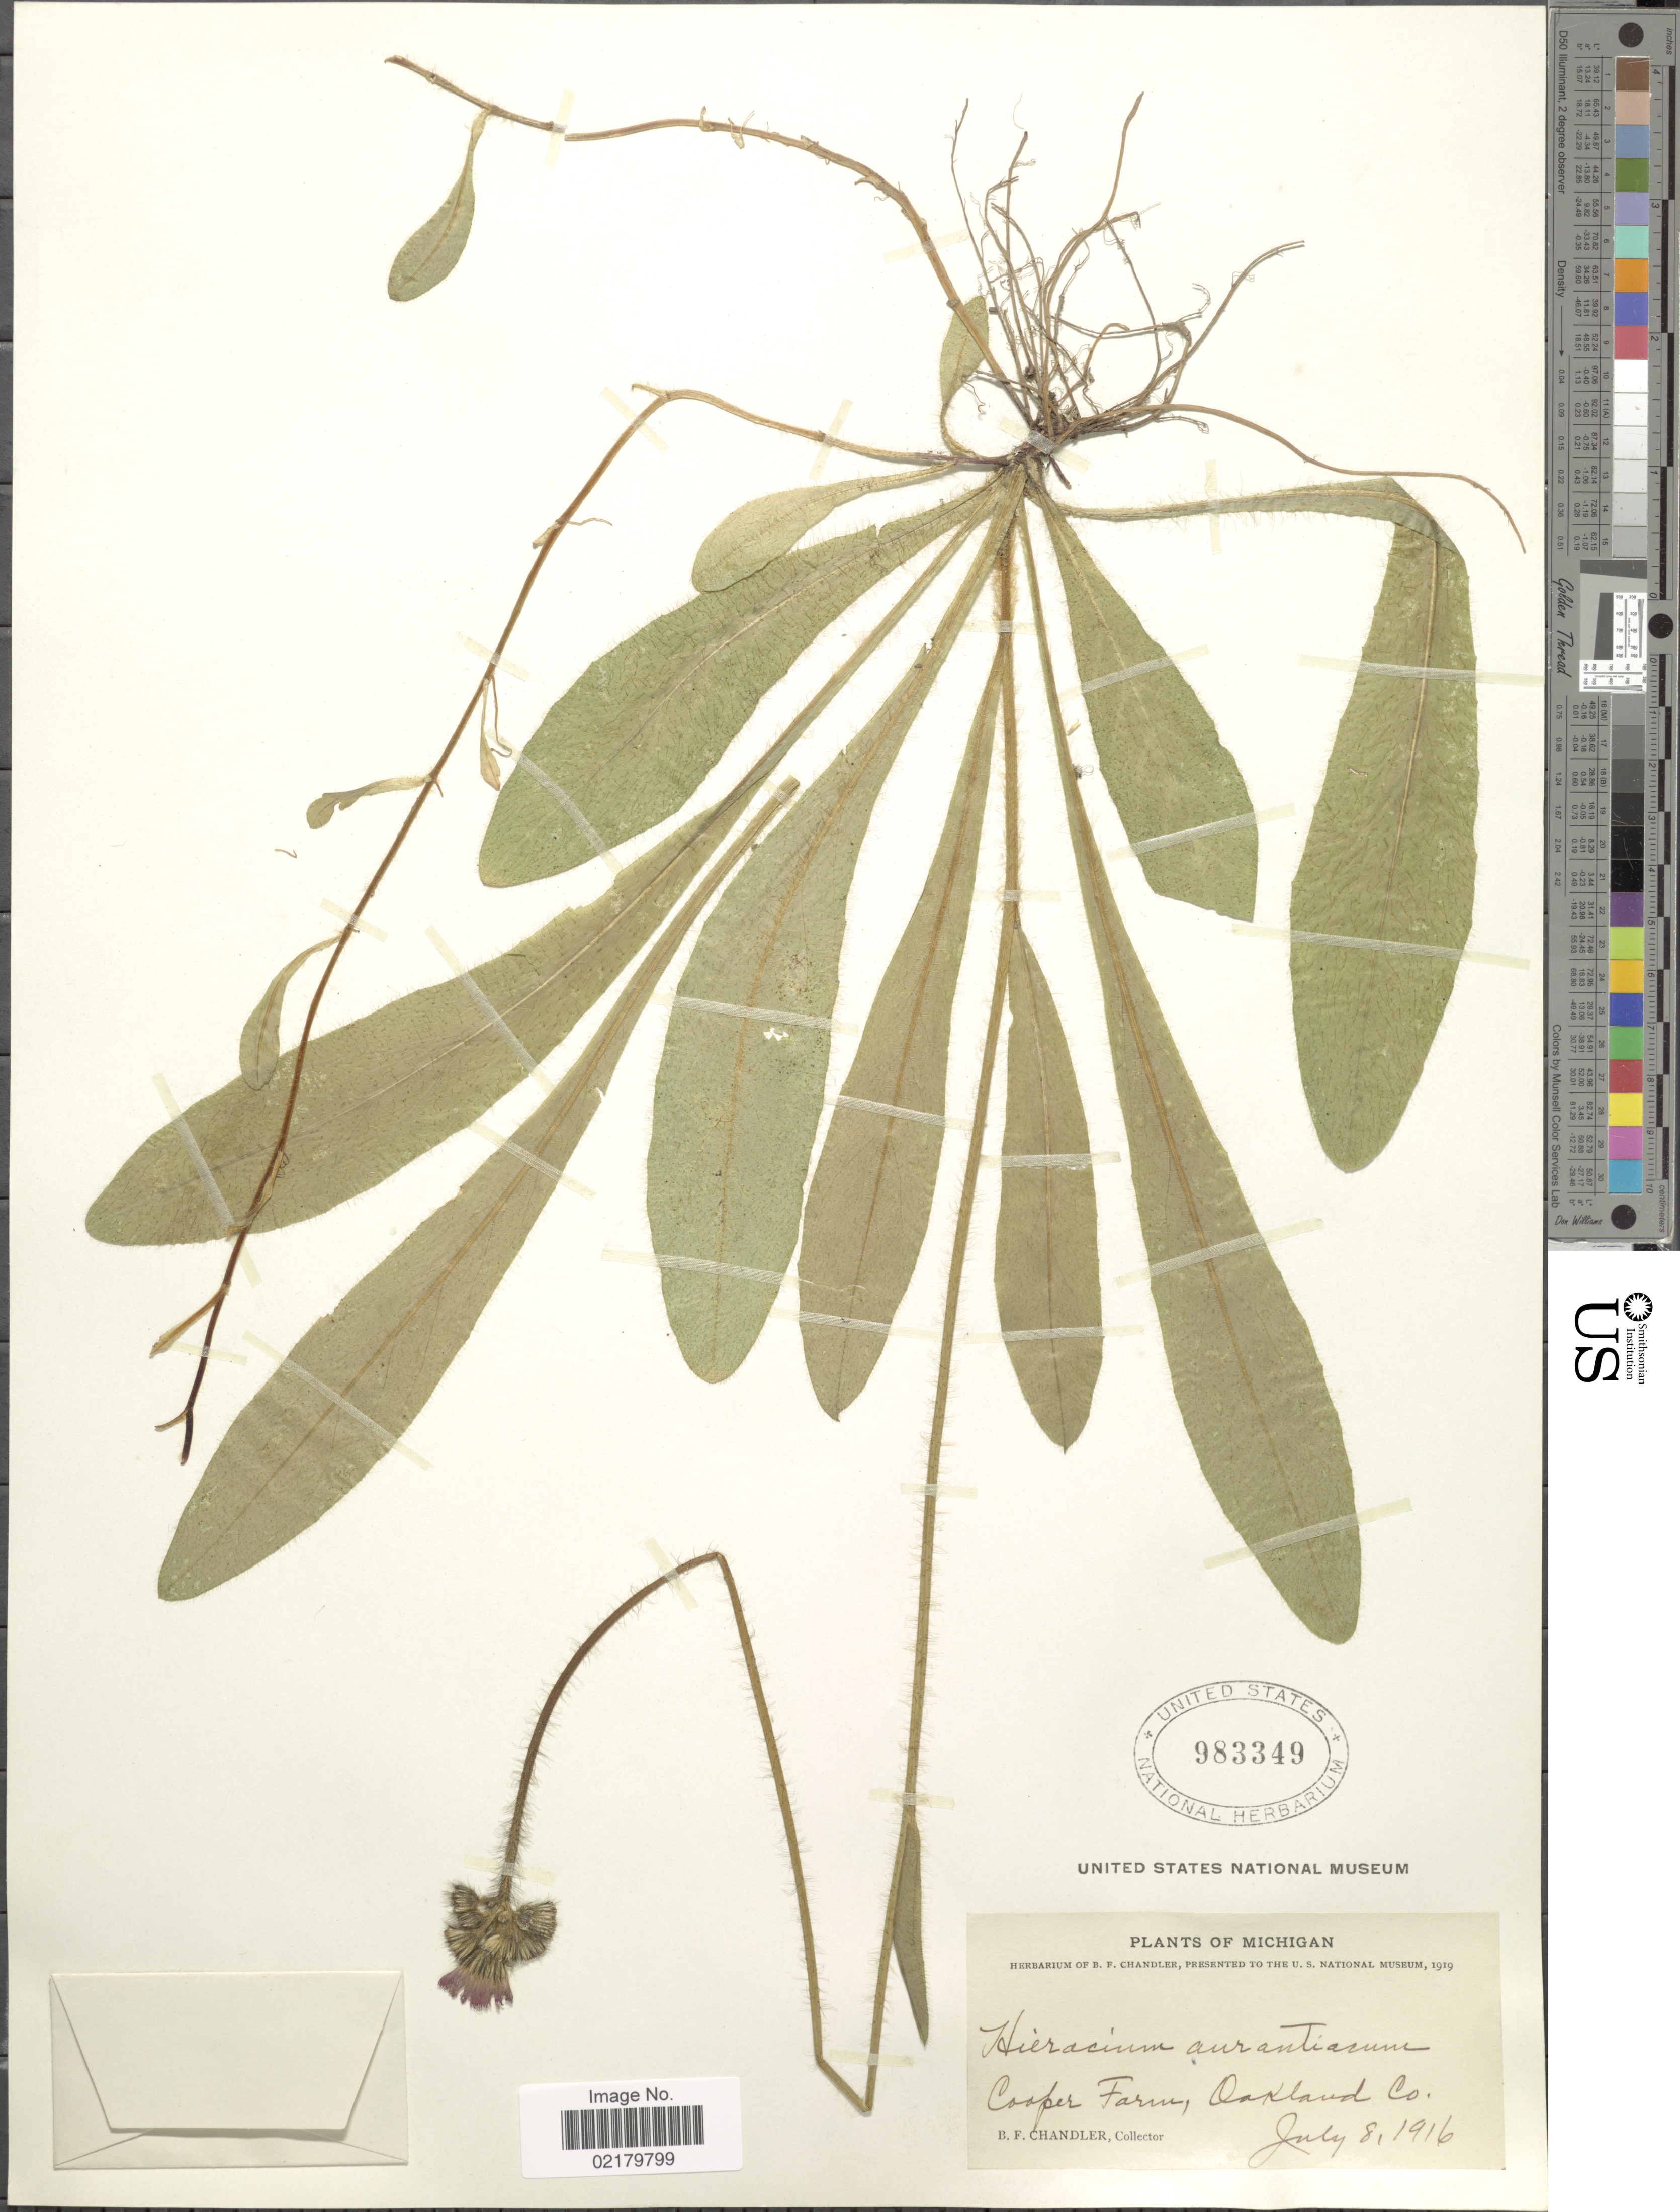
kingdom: Plantae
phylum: Tracheophyta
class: Magnoliopsida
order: Asterales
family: Asteraceae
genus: Pilosella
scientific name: Pilosella aurantiaca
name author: (L.) F.W. Schultz & Sch. Bip.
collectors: B. F. Chandler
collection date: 1916-07-08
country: United States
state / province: Michigan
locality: Copper Farm, Oakland co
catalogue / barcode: US 983349